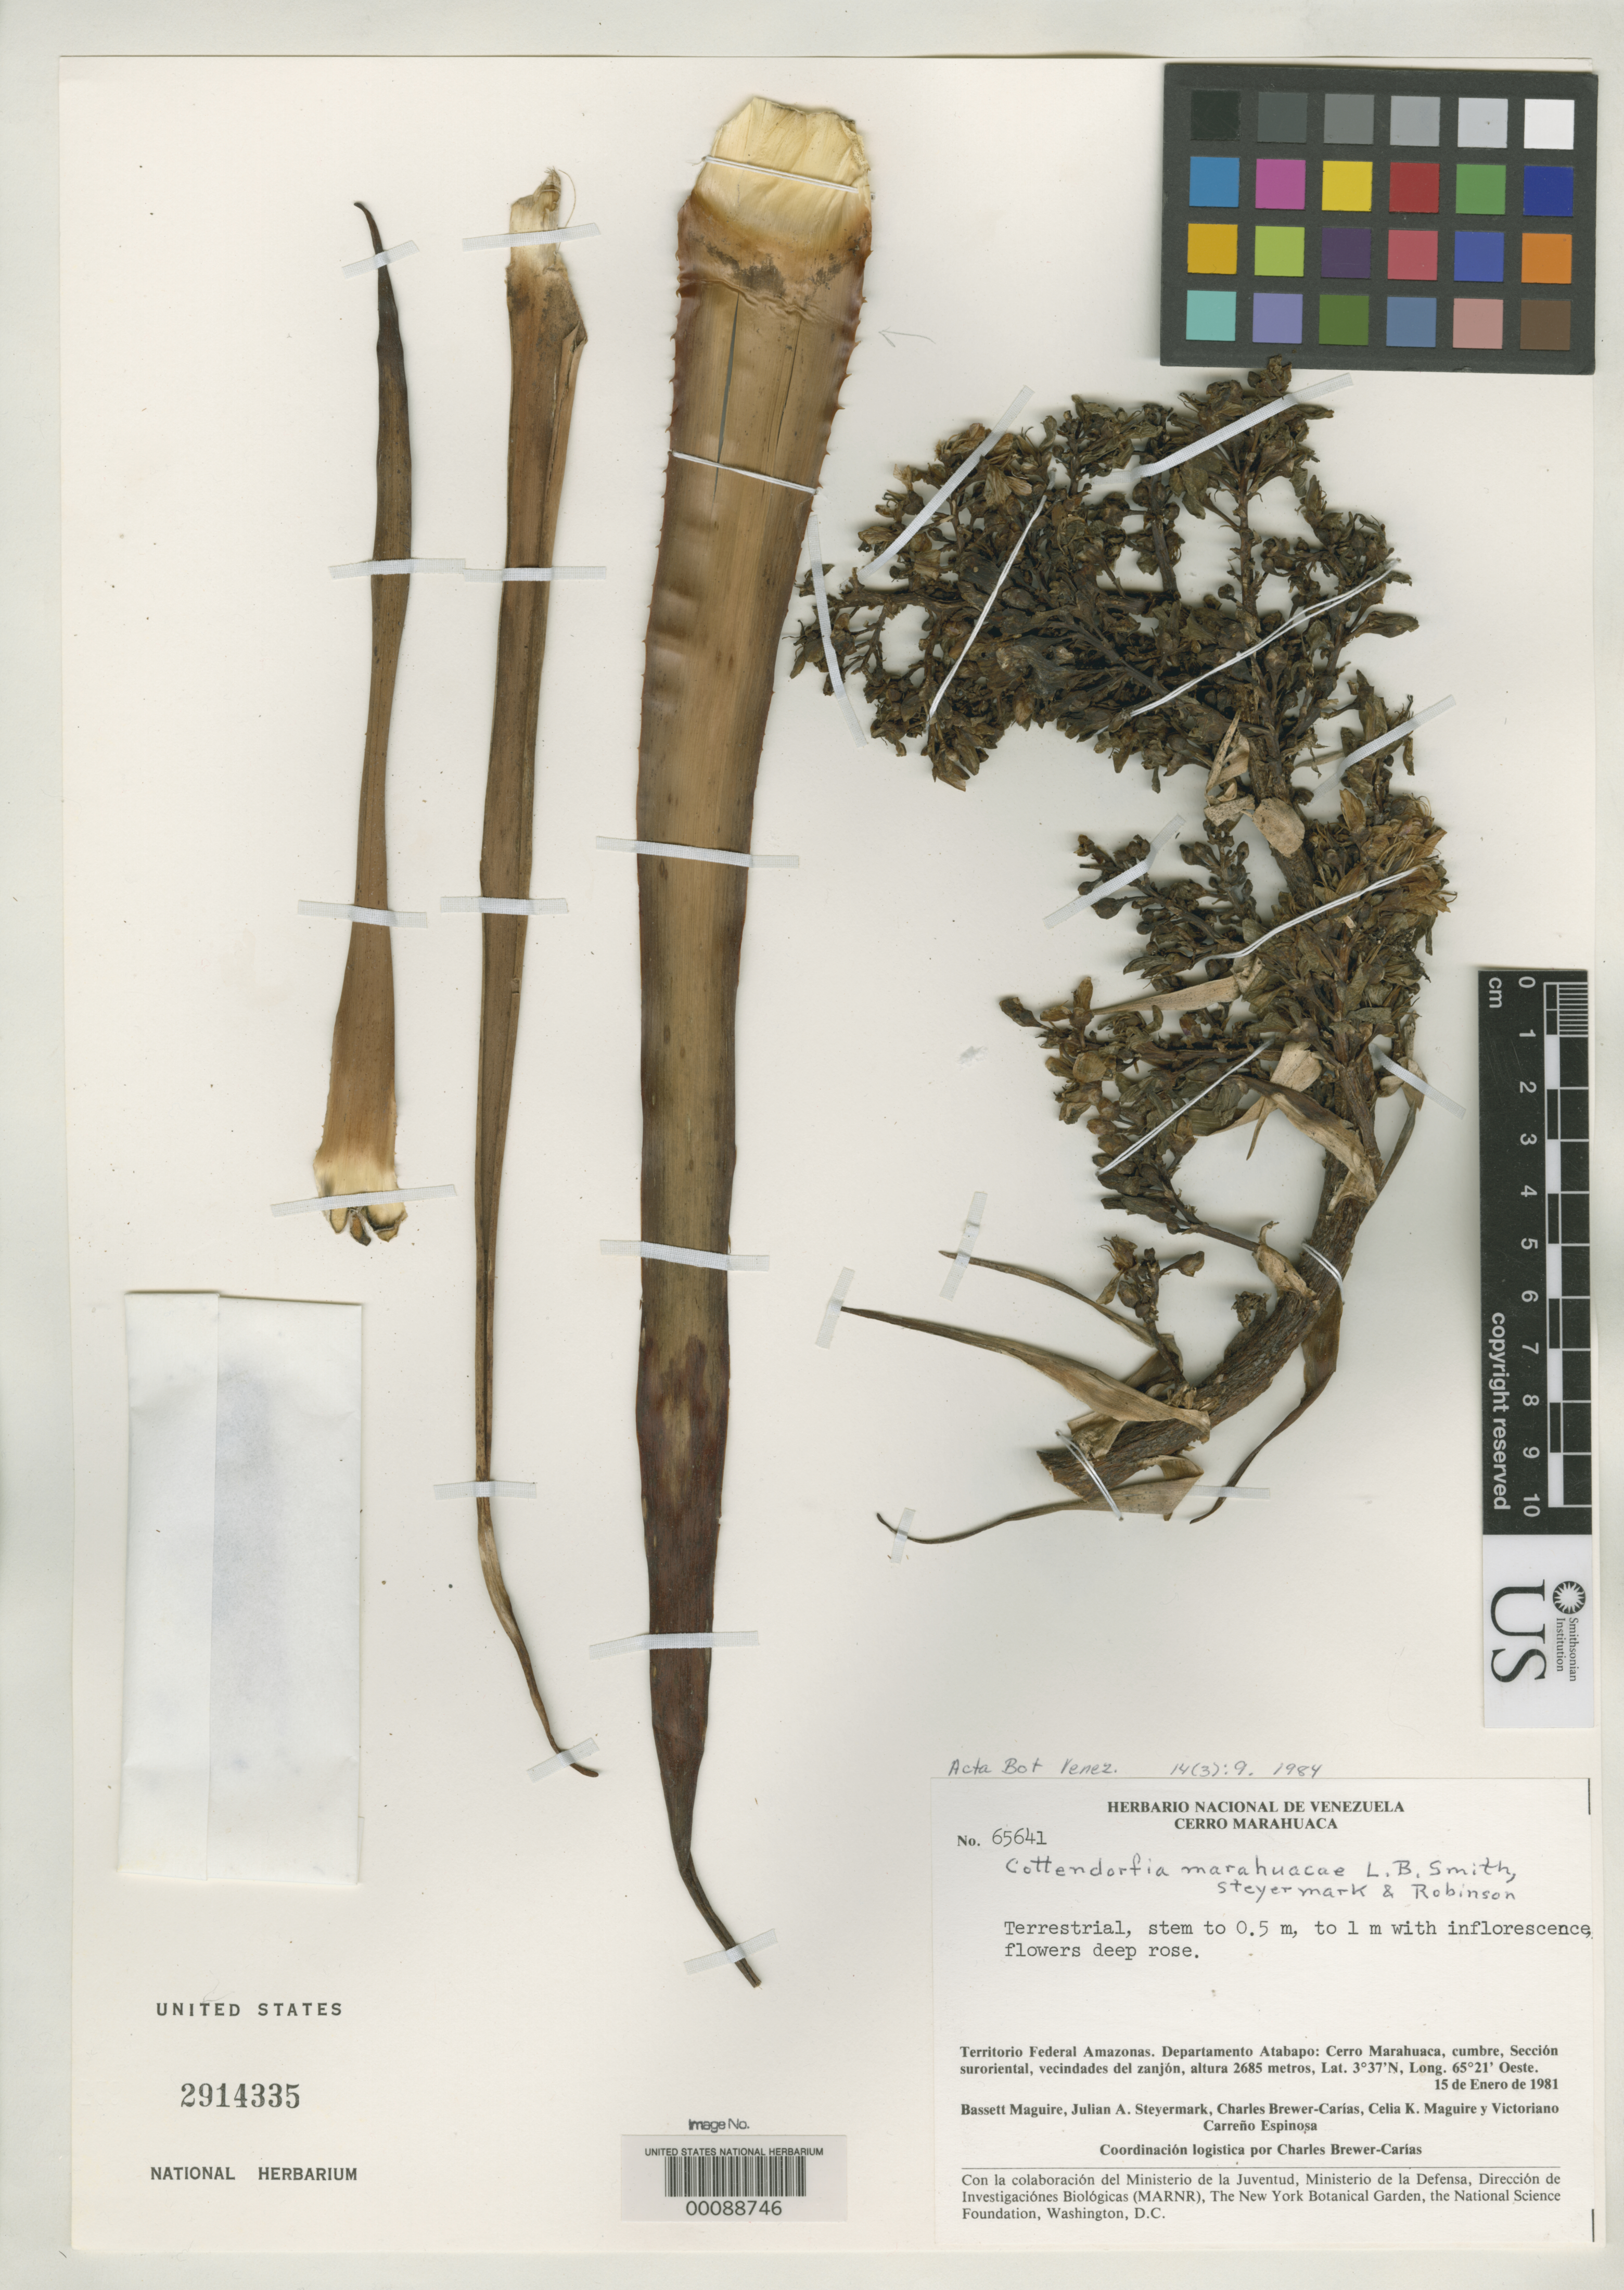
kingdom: Plantae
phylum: Tracheophyta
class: Liliopsida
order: Poales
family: Bromeliaceae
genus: Cottendorfia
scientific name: Cottendorfia marahuacae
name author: L.B. Sm.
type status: Holotype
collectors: B. Maguire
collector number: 65641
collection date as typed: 15 Jan 1981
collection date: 1981-01-15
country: Venezuela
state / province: Amazonas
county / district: Atabapo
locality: Cerro Marahuaca.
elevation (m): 2685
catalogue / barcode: US 2914335